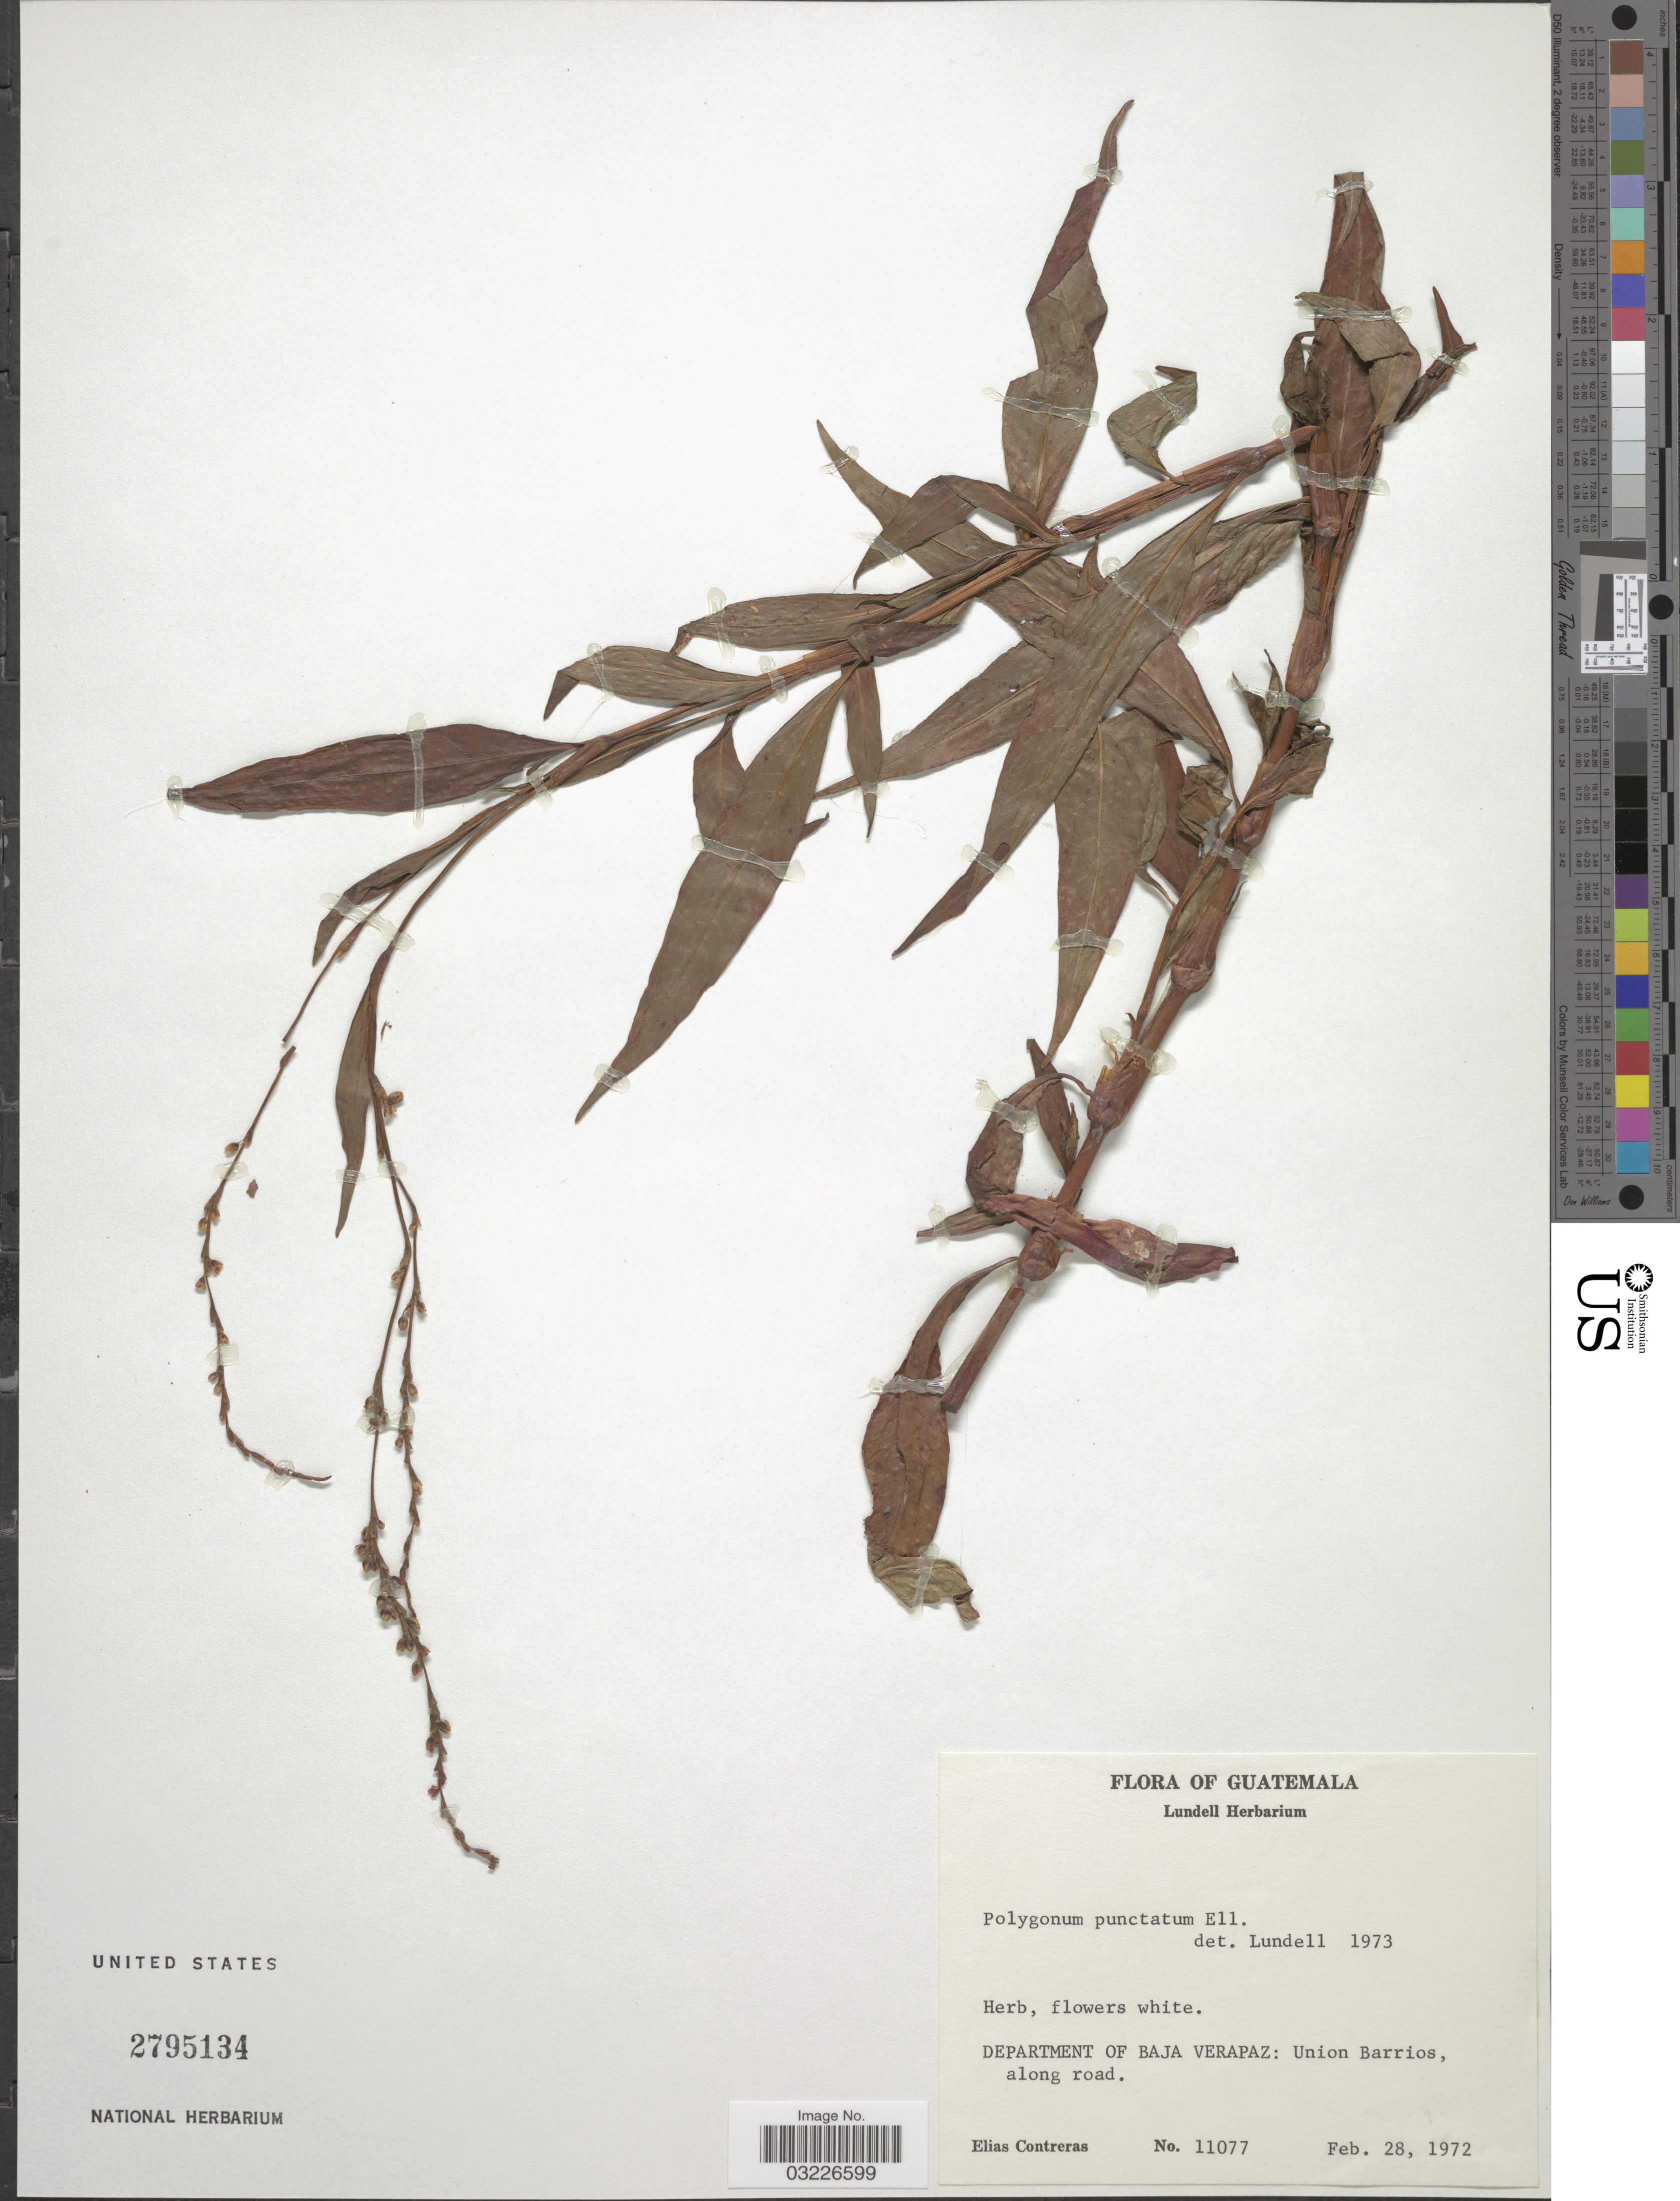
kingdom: Plantae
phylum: Tracheophyta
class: Magnoliopsida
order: Caryophyllales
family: Polygonaceae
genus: Polygonum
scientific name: Polygonum opelousanum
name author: Riddell ex Small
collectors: E. Contreras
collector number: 11077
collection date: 1972-02-28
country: Guatemala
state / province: Baja Verapaz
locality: Department of Baja Verapaz: Union Barrios, along road.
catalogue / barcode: US 2795134